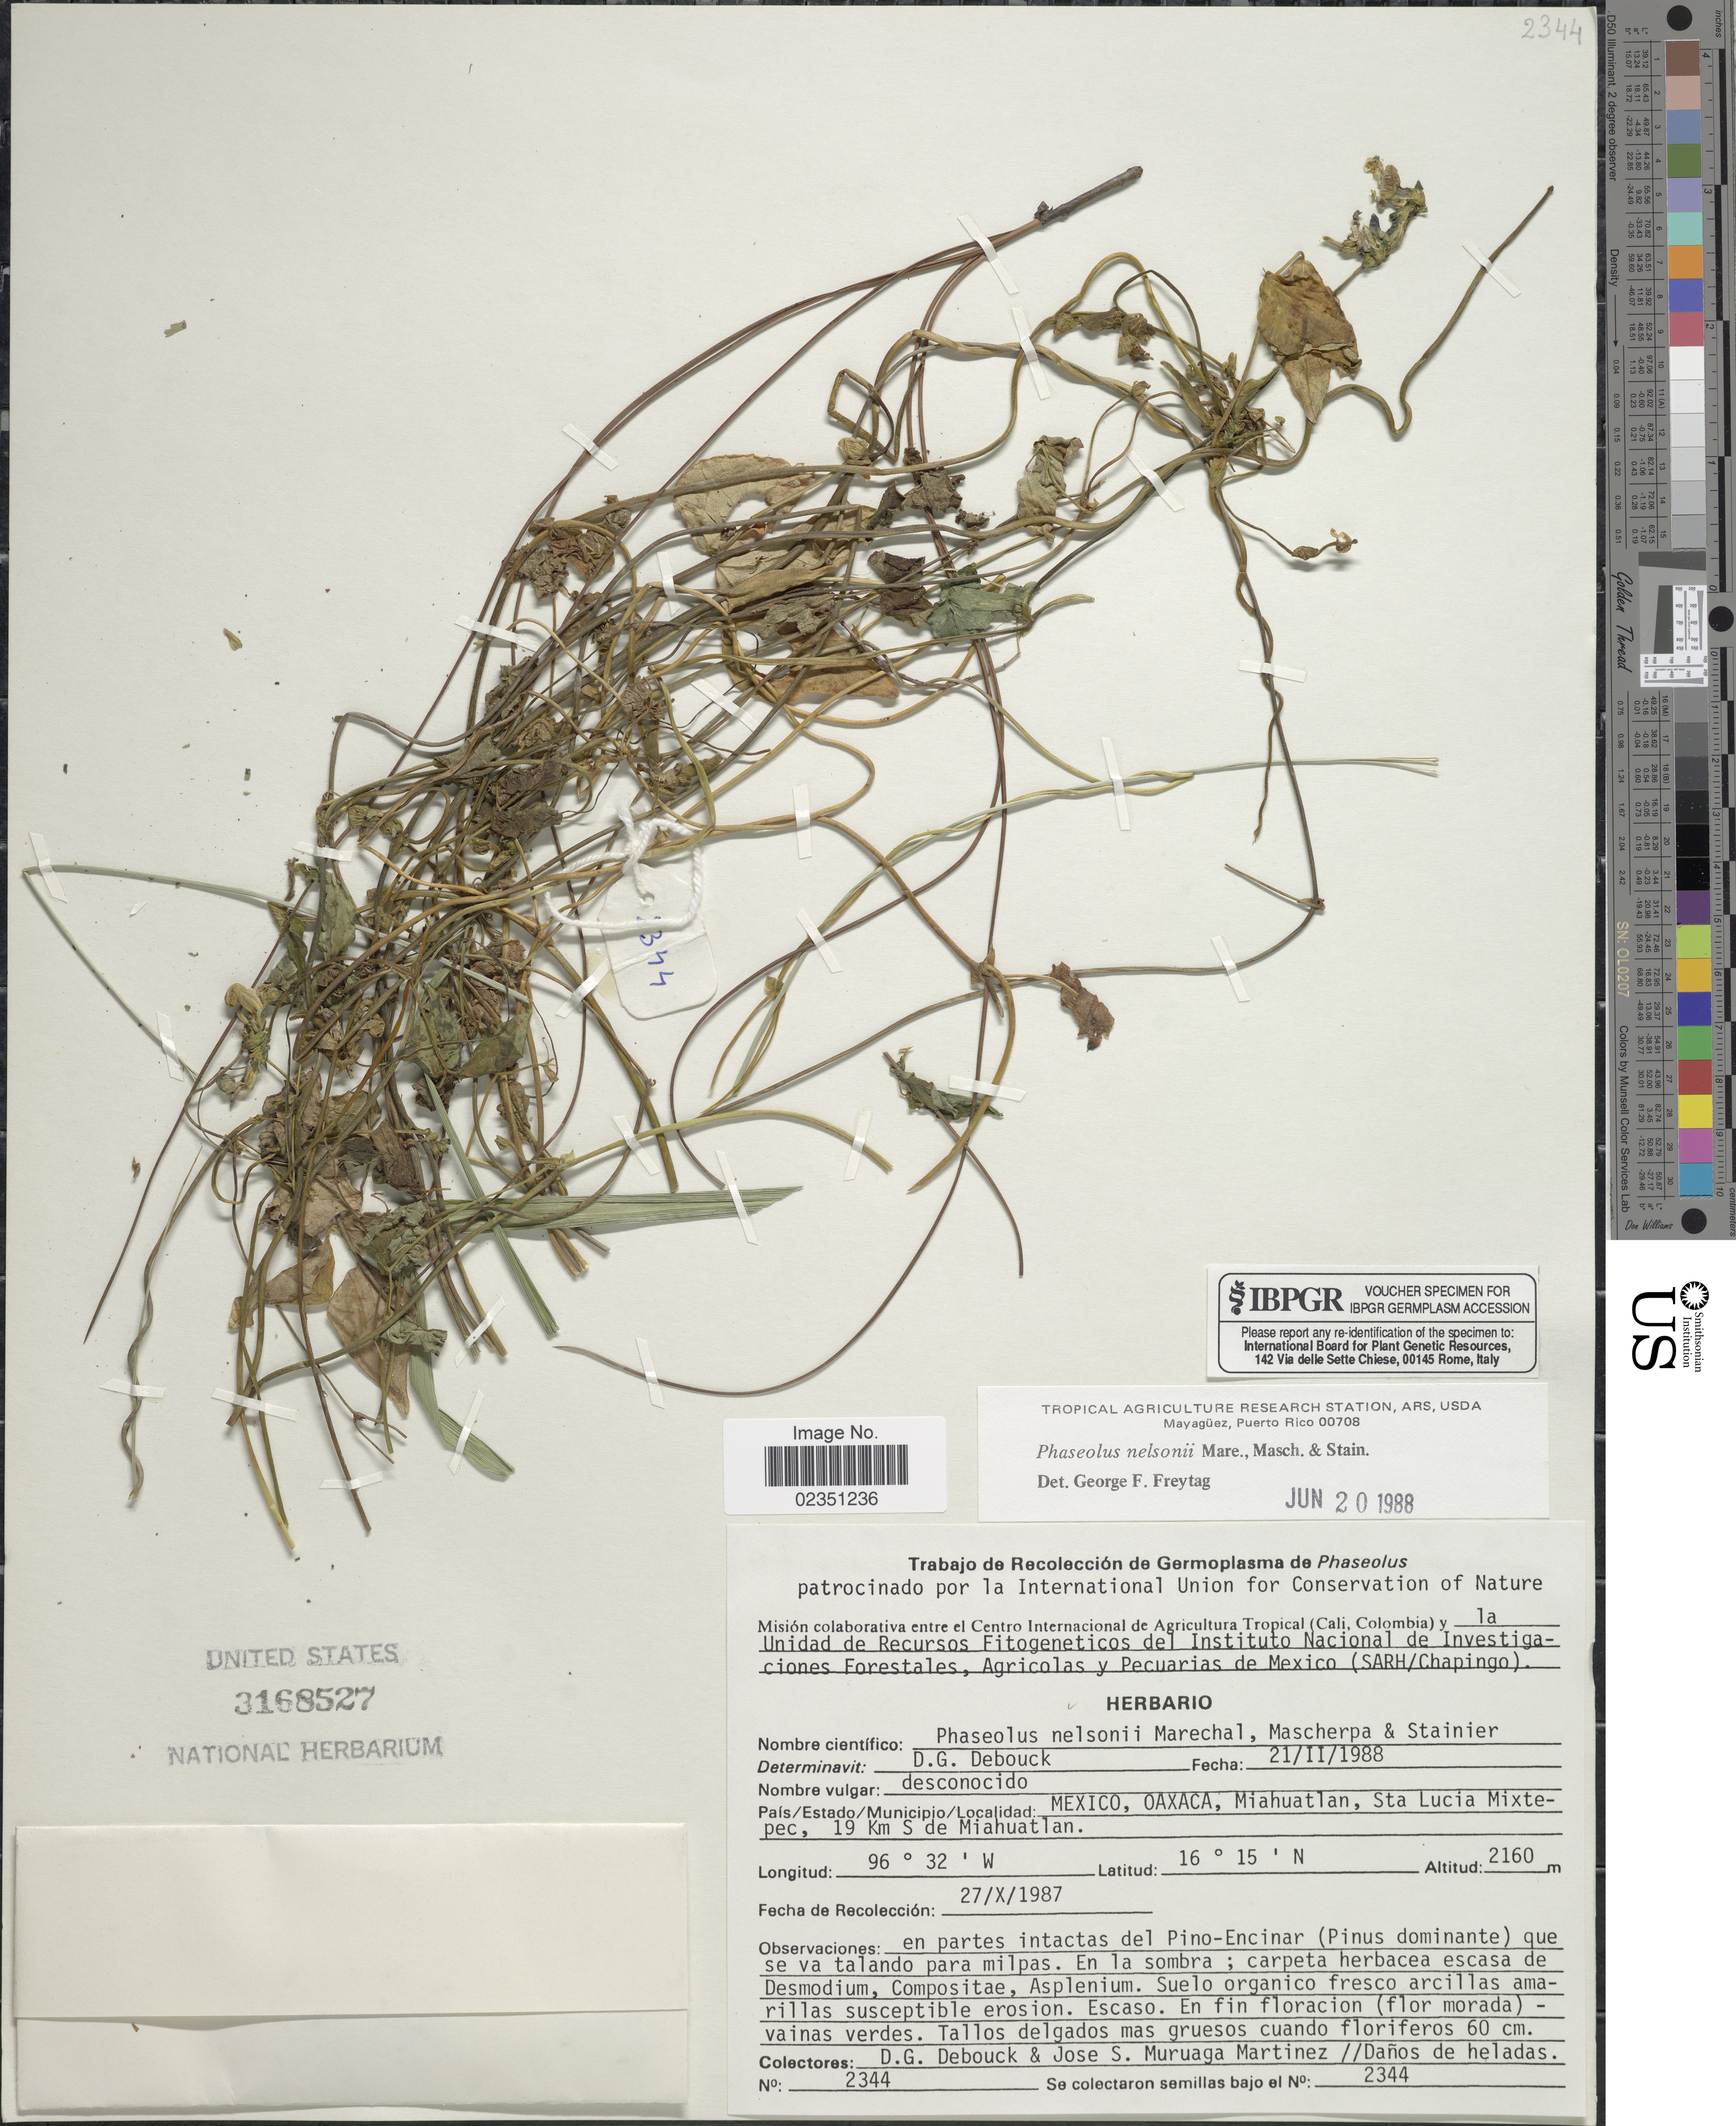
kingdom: Plantae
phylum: Tracheophyta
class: Magnoliopsida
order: Fabales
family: Fabaceae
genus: Phaseolus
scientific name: Phaseolus nelsonii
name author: Maréchal & et al.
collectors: D. Debouck & J. Muruaga Martinez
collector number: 2344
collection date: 1987-10-27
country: Mexico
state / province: Oaxaca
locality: Miahuatlan, Sta Lucia Mixtepec, 19 Km S de Miahuatlan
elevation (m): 2160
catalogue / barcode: US 3168527